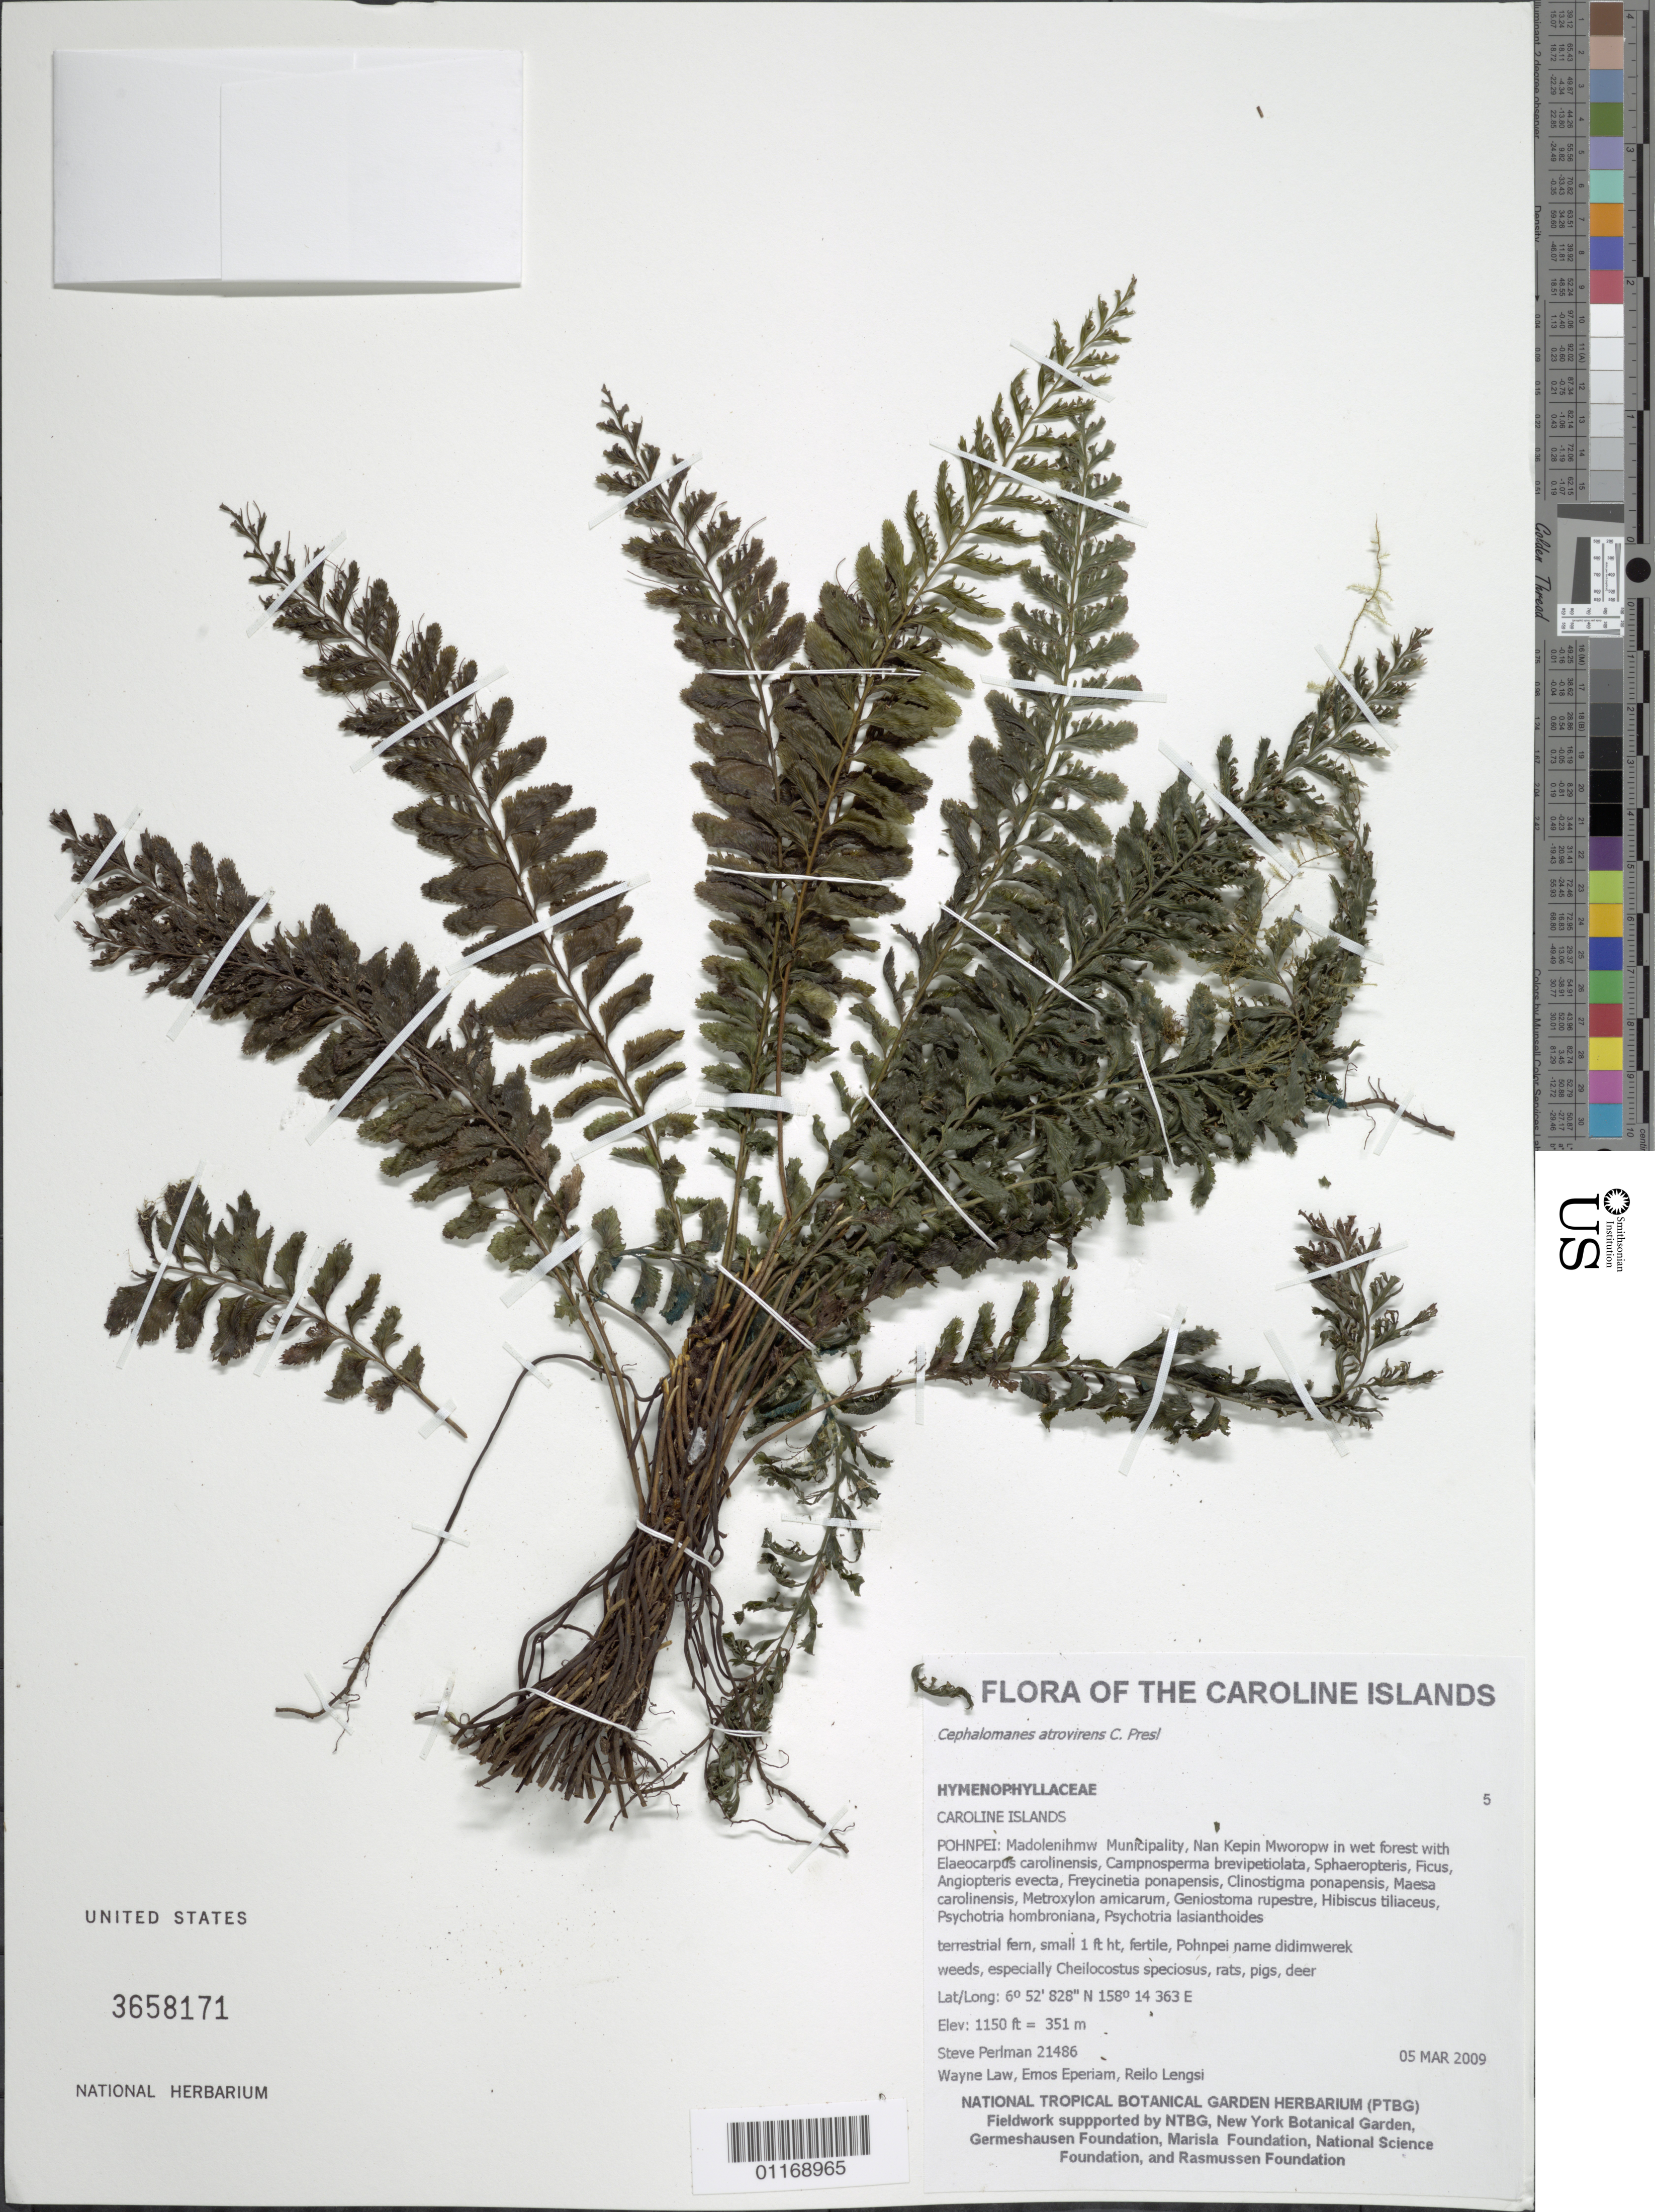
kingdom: Plantae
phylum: Tracheophyta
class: Polypodiopsida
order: Hymenophyllales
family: Hymenophyllaceae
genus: Cephalomanes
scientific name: Cephalomanes atrovirens subsp. boryanum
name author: (Kunze) K. Iwats.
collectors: S. P. Perlman, P. Eperiam, W. Law & R. Lengsi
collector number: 21486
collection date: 2009-03-05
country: Micronesia, Federated States of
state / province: Pohnpei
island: Pohnpei [Ponape]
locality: Madolenihmw Municipality, Nan Kepin Mworopw.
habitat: Wet forest.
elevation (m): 351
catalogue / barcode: US 3658171